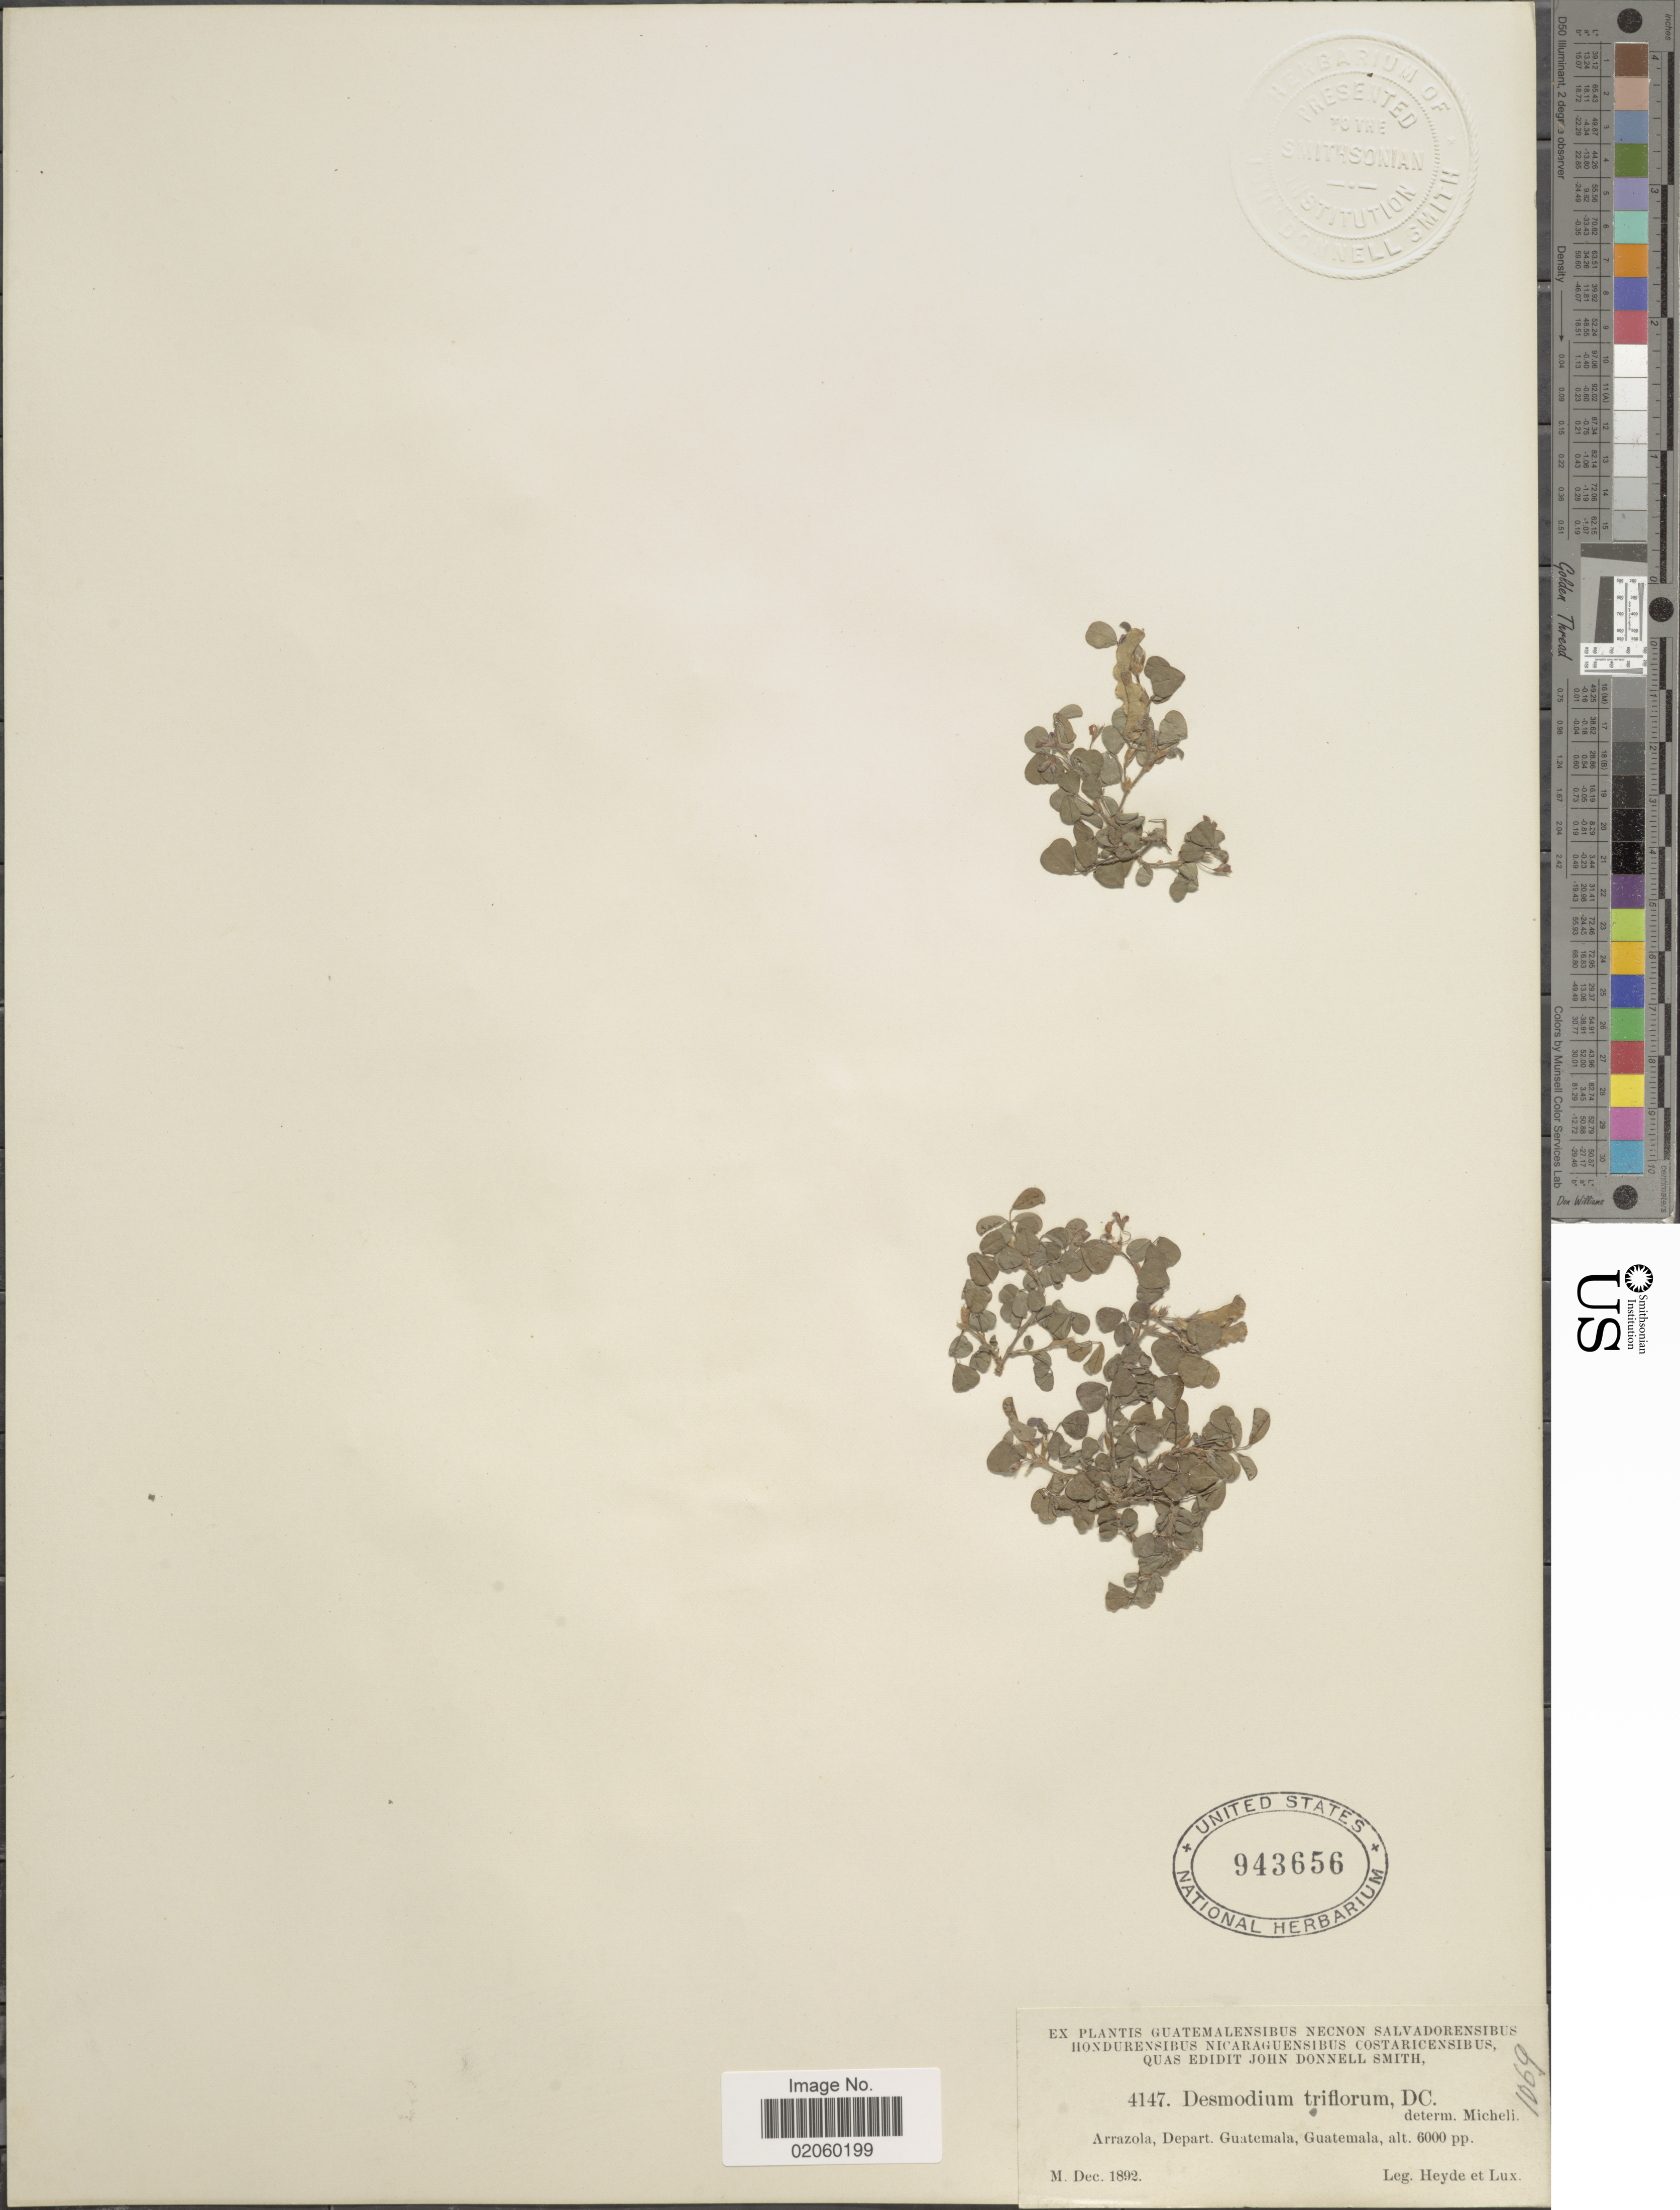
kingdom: Plantae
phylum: Tracheophyta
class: Magnoliopsida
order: Fabales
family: Fabaceae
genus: Grona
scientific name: Grona triflora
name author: (L.) H. Ohashi & K. Ohashi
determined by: Strong, Mark T., (BOT), Smithsonian Institution - National Museum of Natural History (UNITED STATES)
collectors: Heyde & Lux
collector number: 4147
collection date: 1892-12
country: Guatemala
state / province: Guatemala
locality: Arrazola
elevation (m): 1829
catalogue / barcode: US 943656